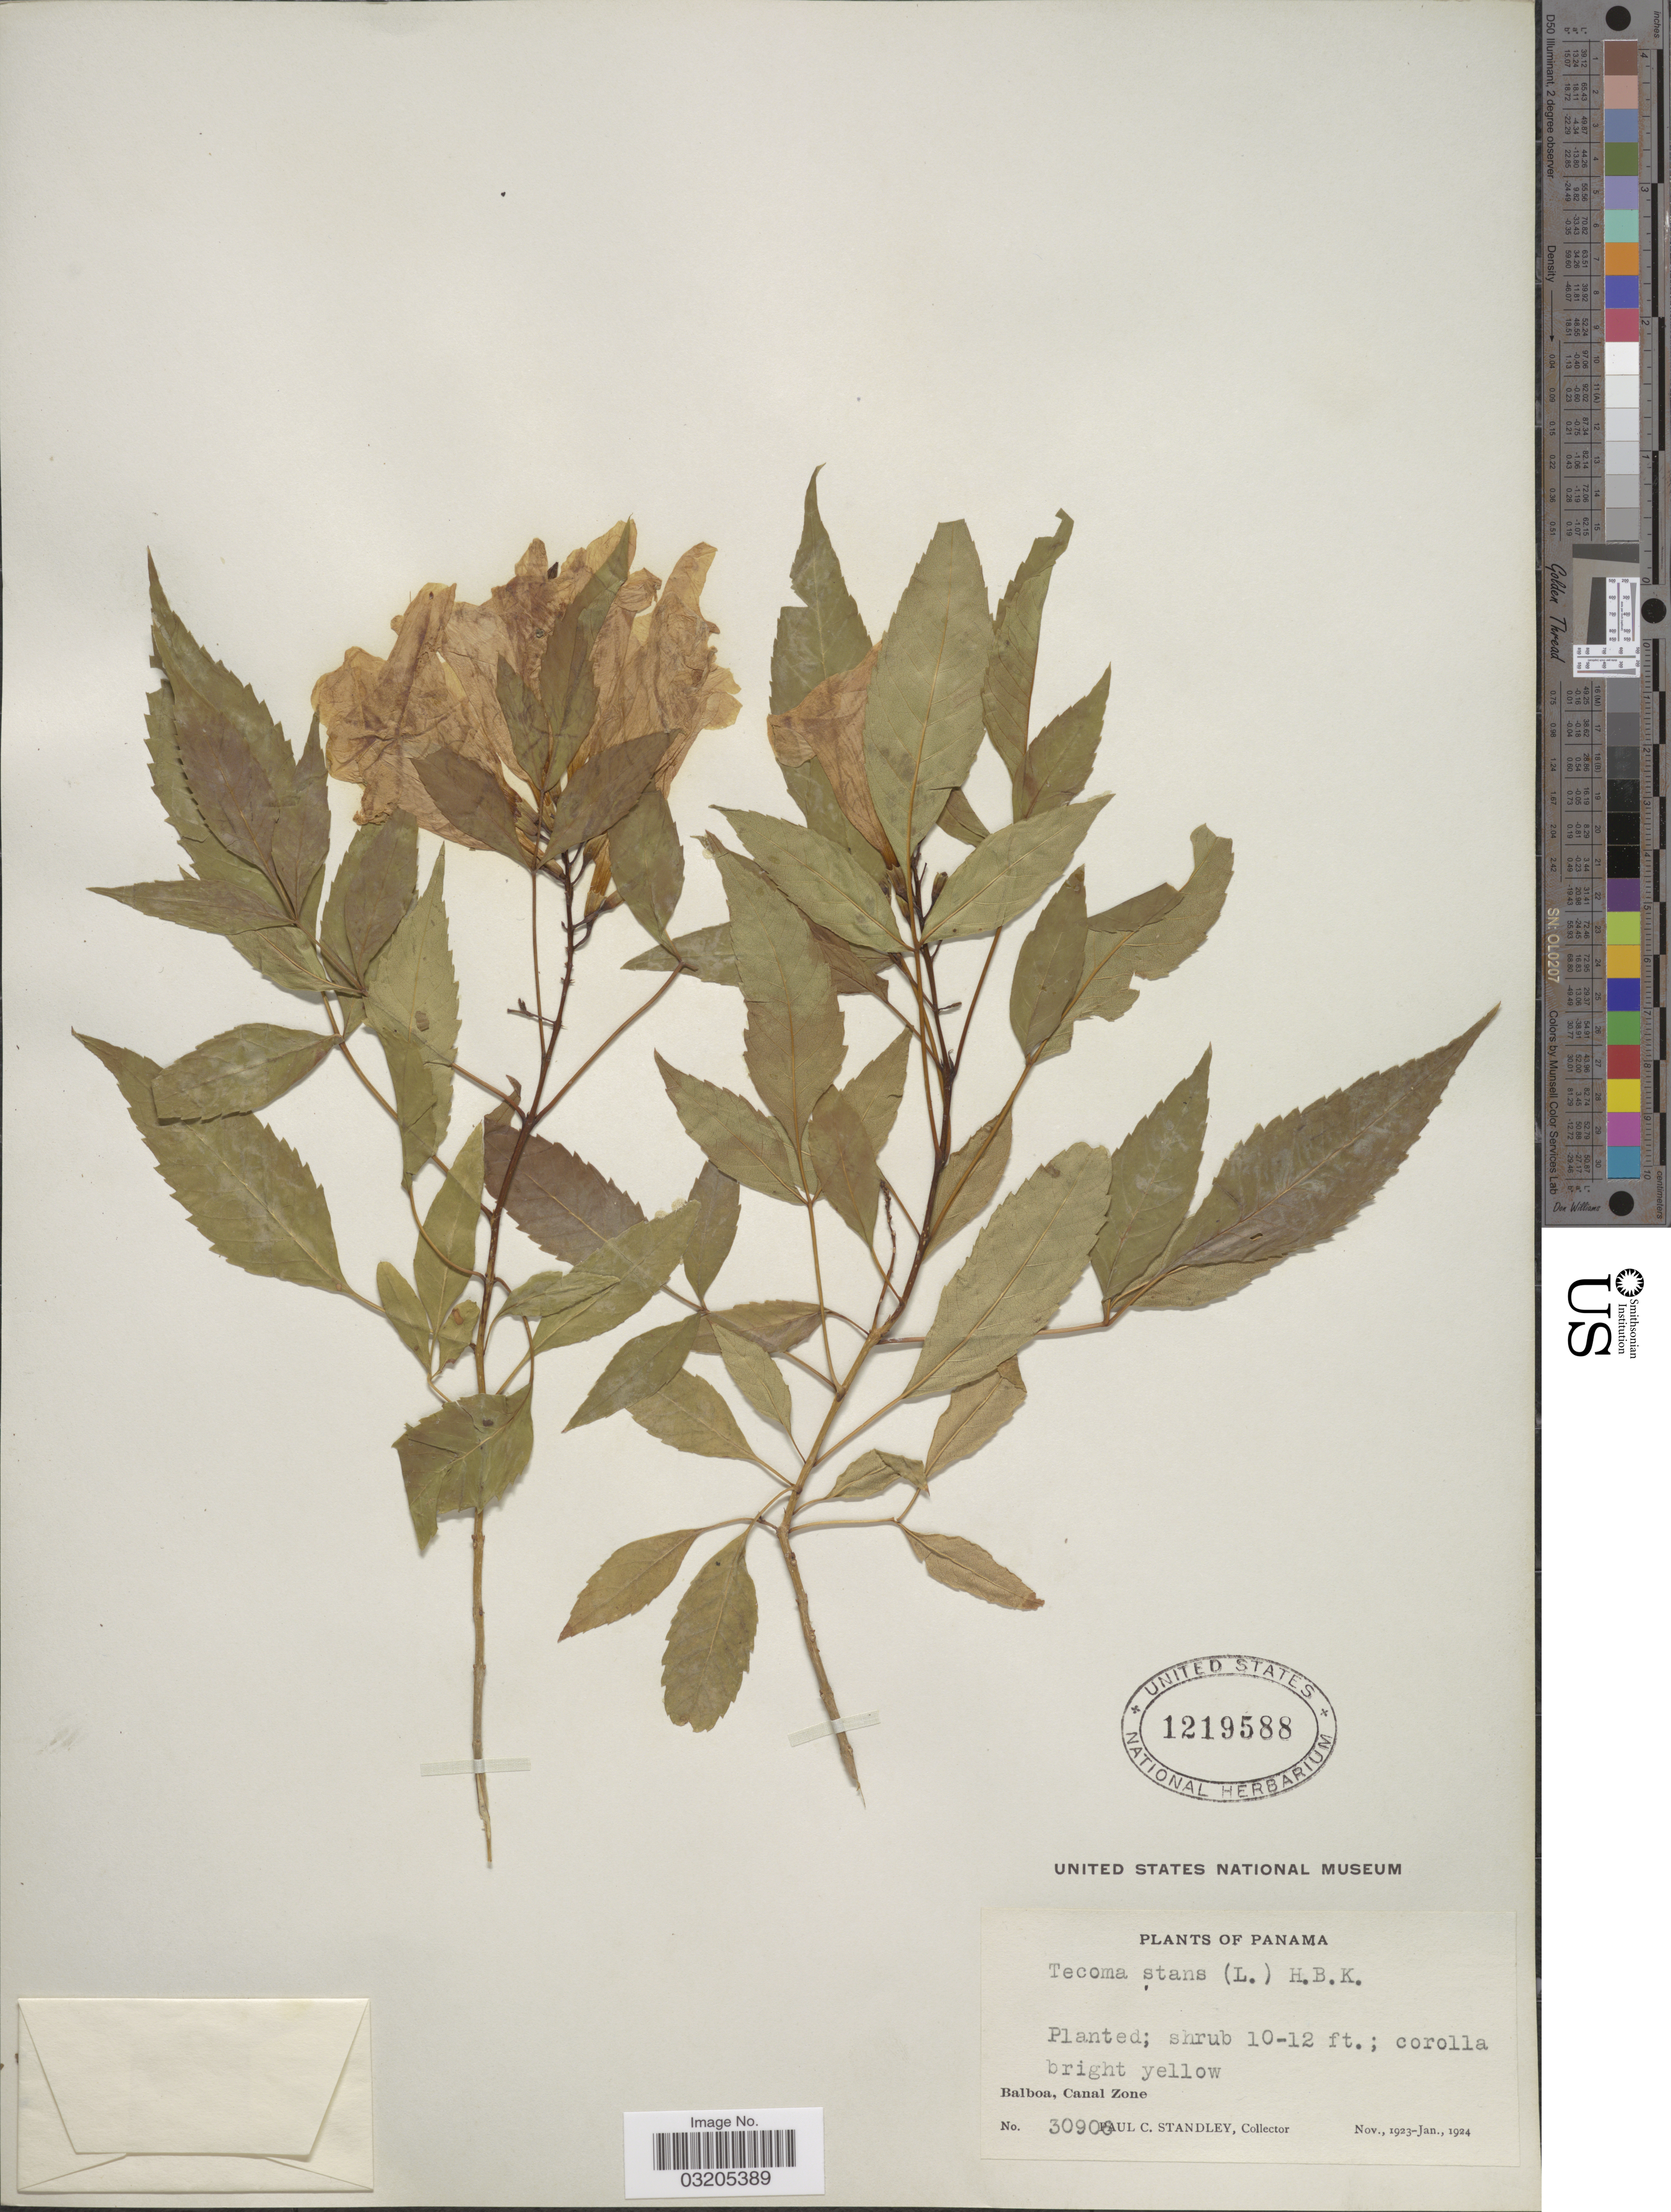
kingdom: Plantae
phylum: Tracheophyta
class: Magnoliopsida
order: Lamiales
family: Bignoniaceae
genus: Tecoma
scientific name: Tecoma stans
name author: (L.) Juss. ex Kunth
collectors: P. C. Standley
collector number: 30906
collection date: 1923-11/1924-01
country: Panama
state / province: Colón / Panamá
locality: Balboa, Canal Zone.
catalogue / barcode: US 1219588